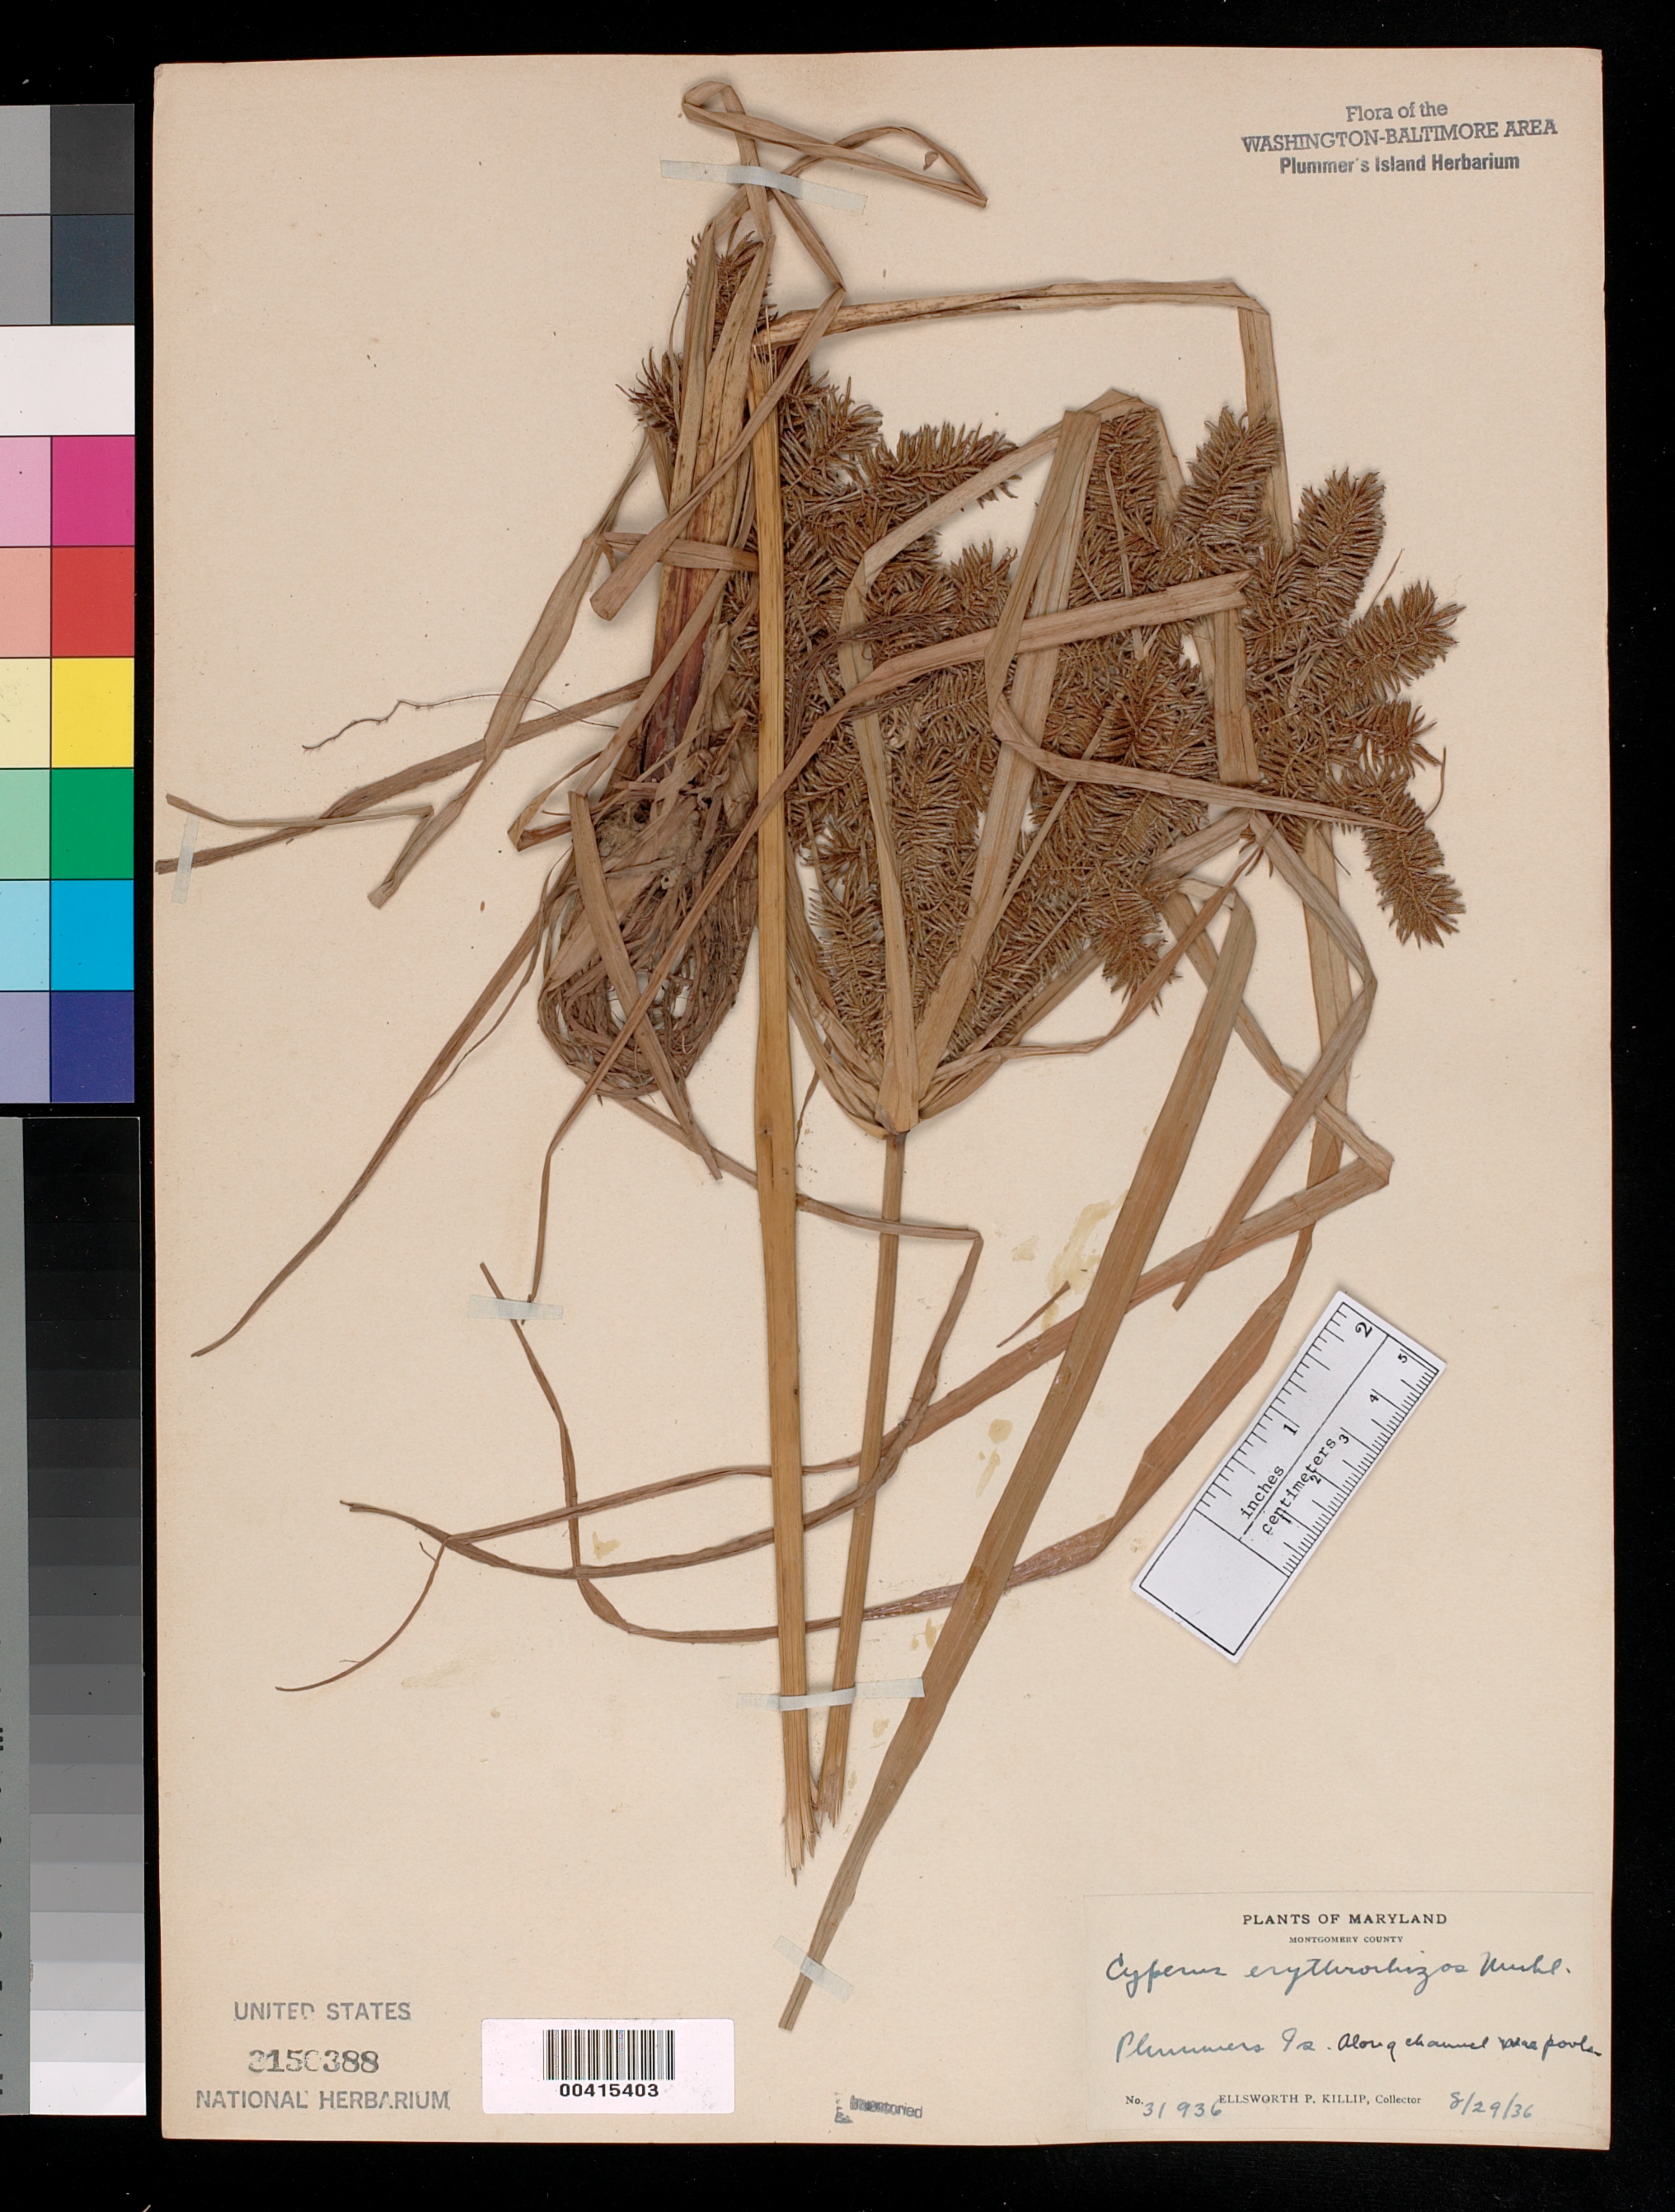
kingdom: Plantae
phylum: Tracheophyta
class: Liliopsida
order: Poales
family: Cyperaceae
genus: Cyperus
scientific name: Cyperus erythrorhizos Muhl.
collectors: E. P. Killip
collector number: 31936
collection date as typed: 29 Aug 1936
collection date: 1936-08-29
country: United States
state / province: Maryland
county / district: Montgomery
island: Plummers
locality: Plummer's Island; along channel C. & O. Canal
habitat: Pools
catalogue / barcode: US 3150388